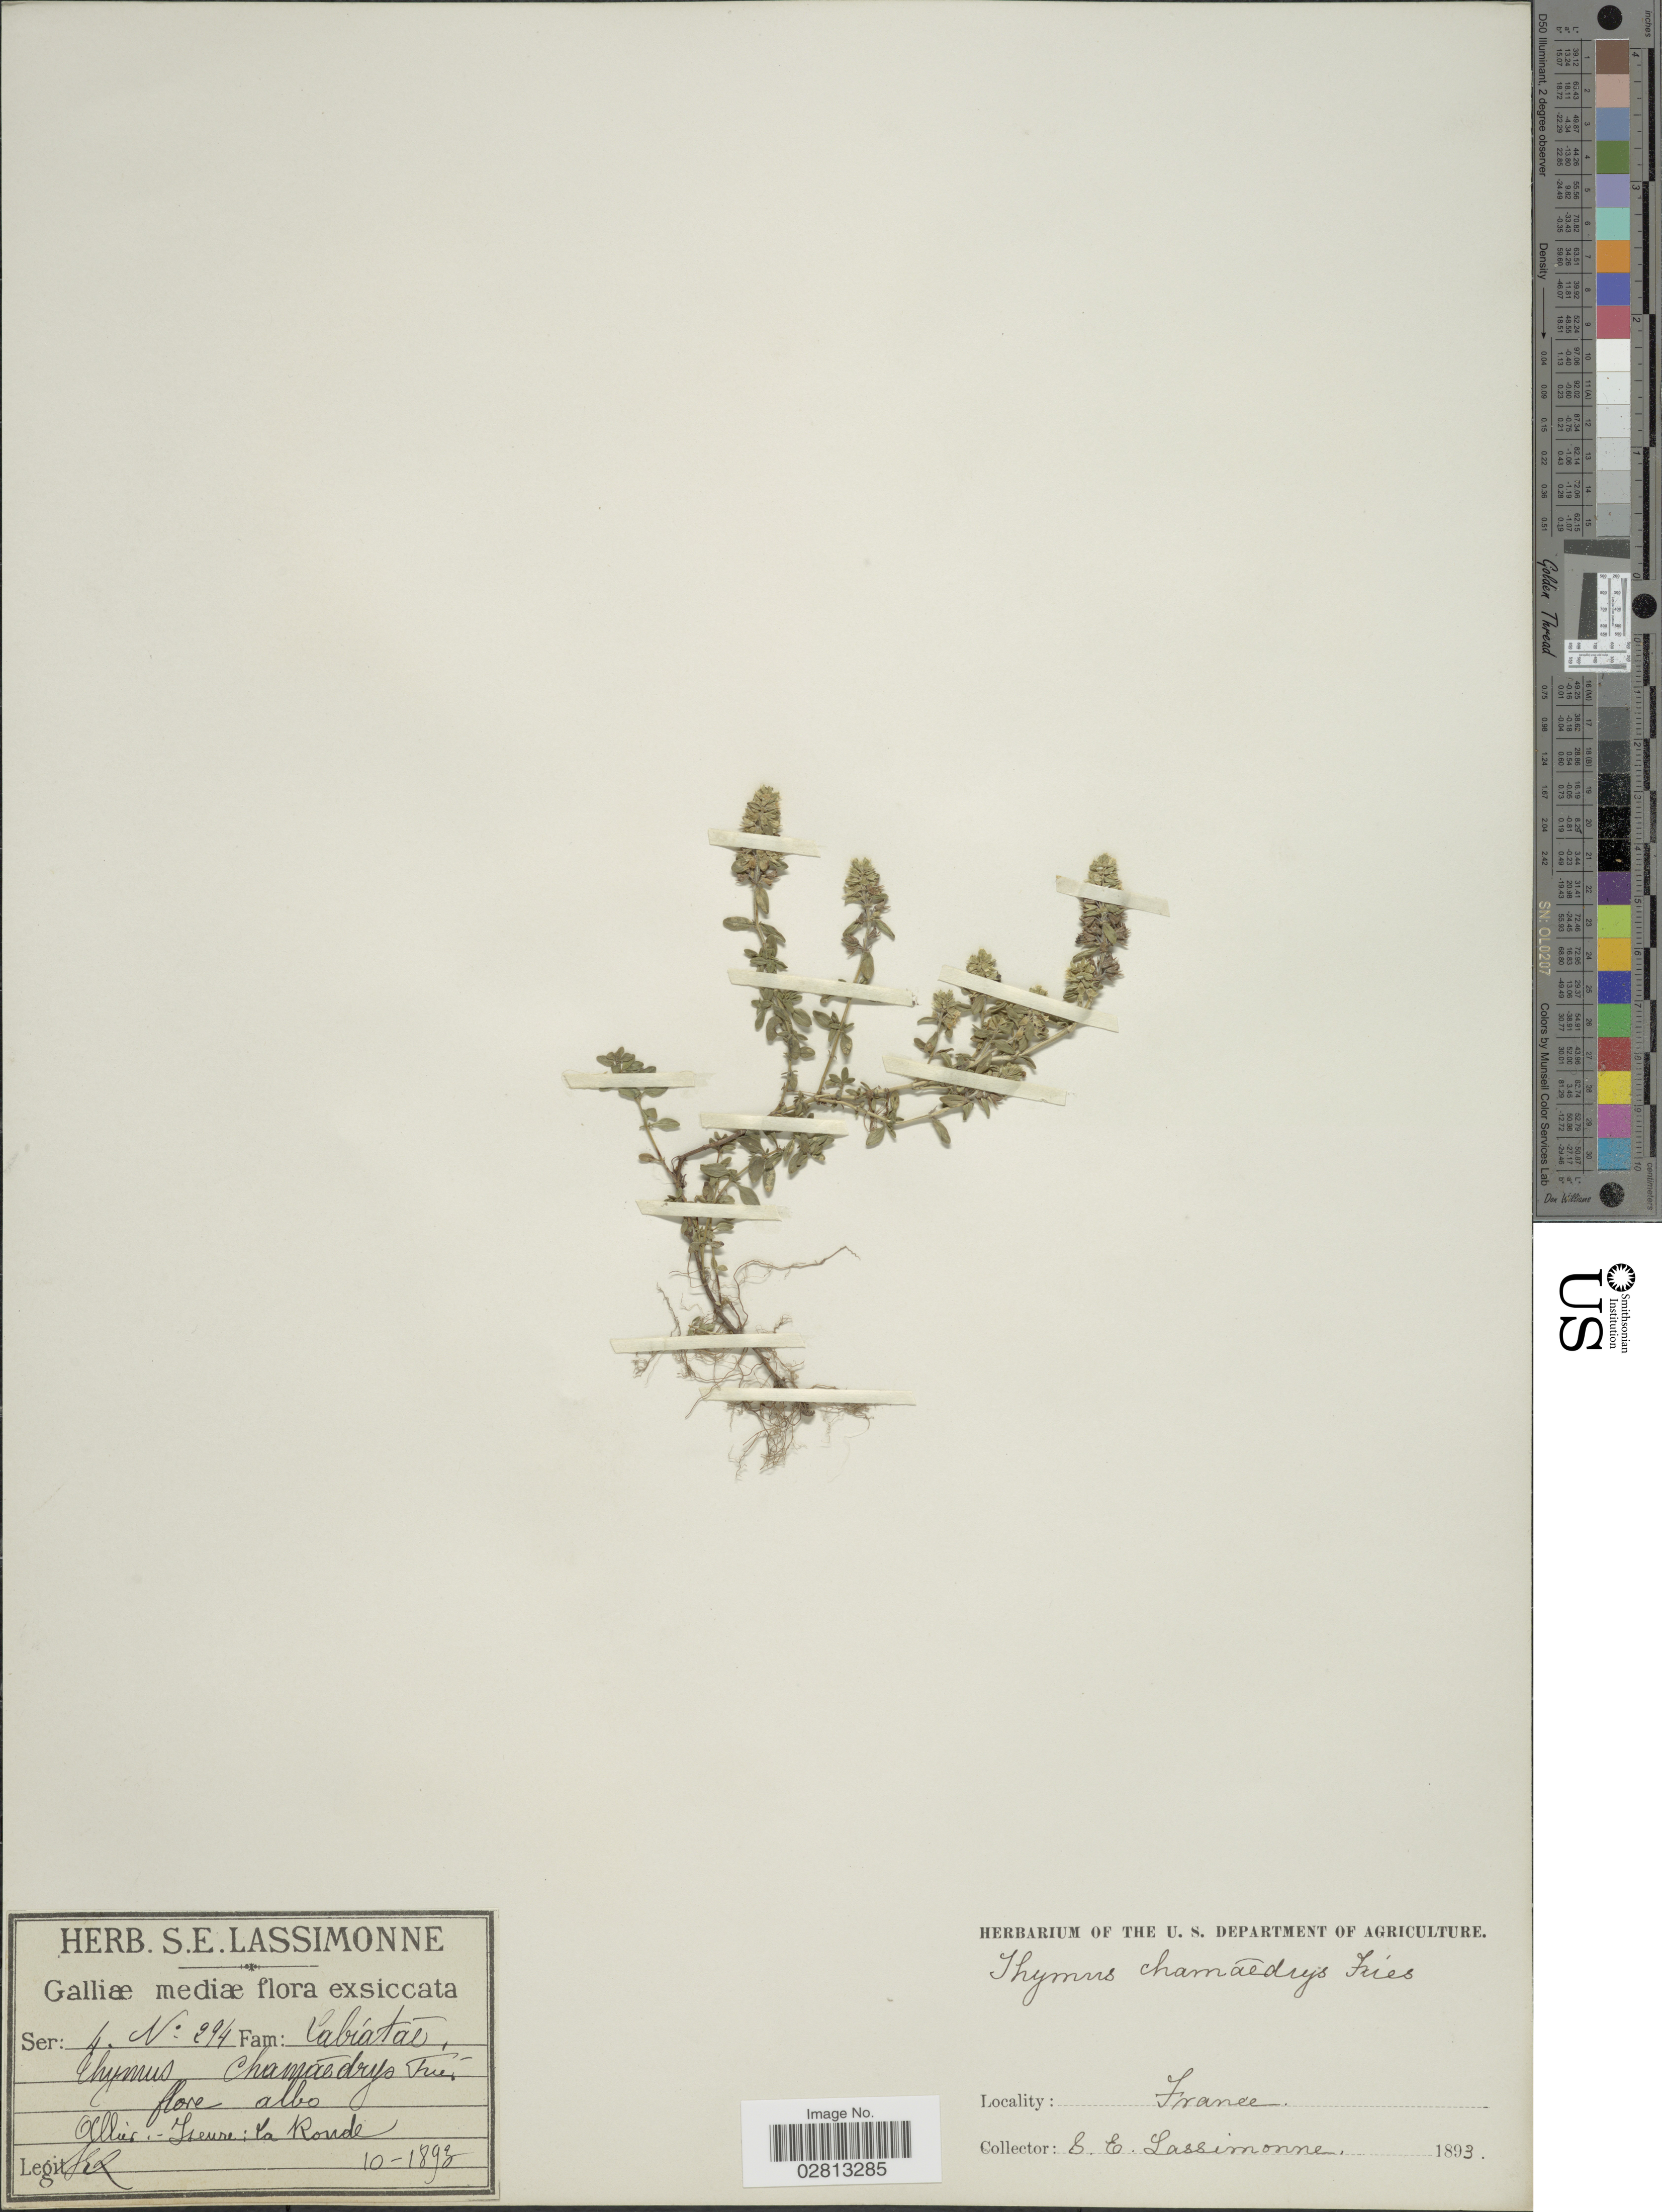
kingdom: Plantae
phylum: Tracheophyta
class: Magnoliopsida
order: Lamiales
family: Lamiaceae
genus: Thymus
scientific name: Thymus chamaedrys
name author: Fr.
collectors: S. Lassimonne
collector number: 294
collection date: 1893-10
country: France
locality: Allur, Iseure, La Ronde.